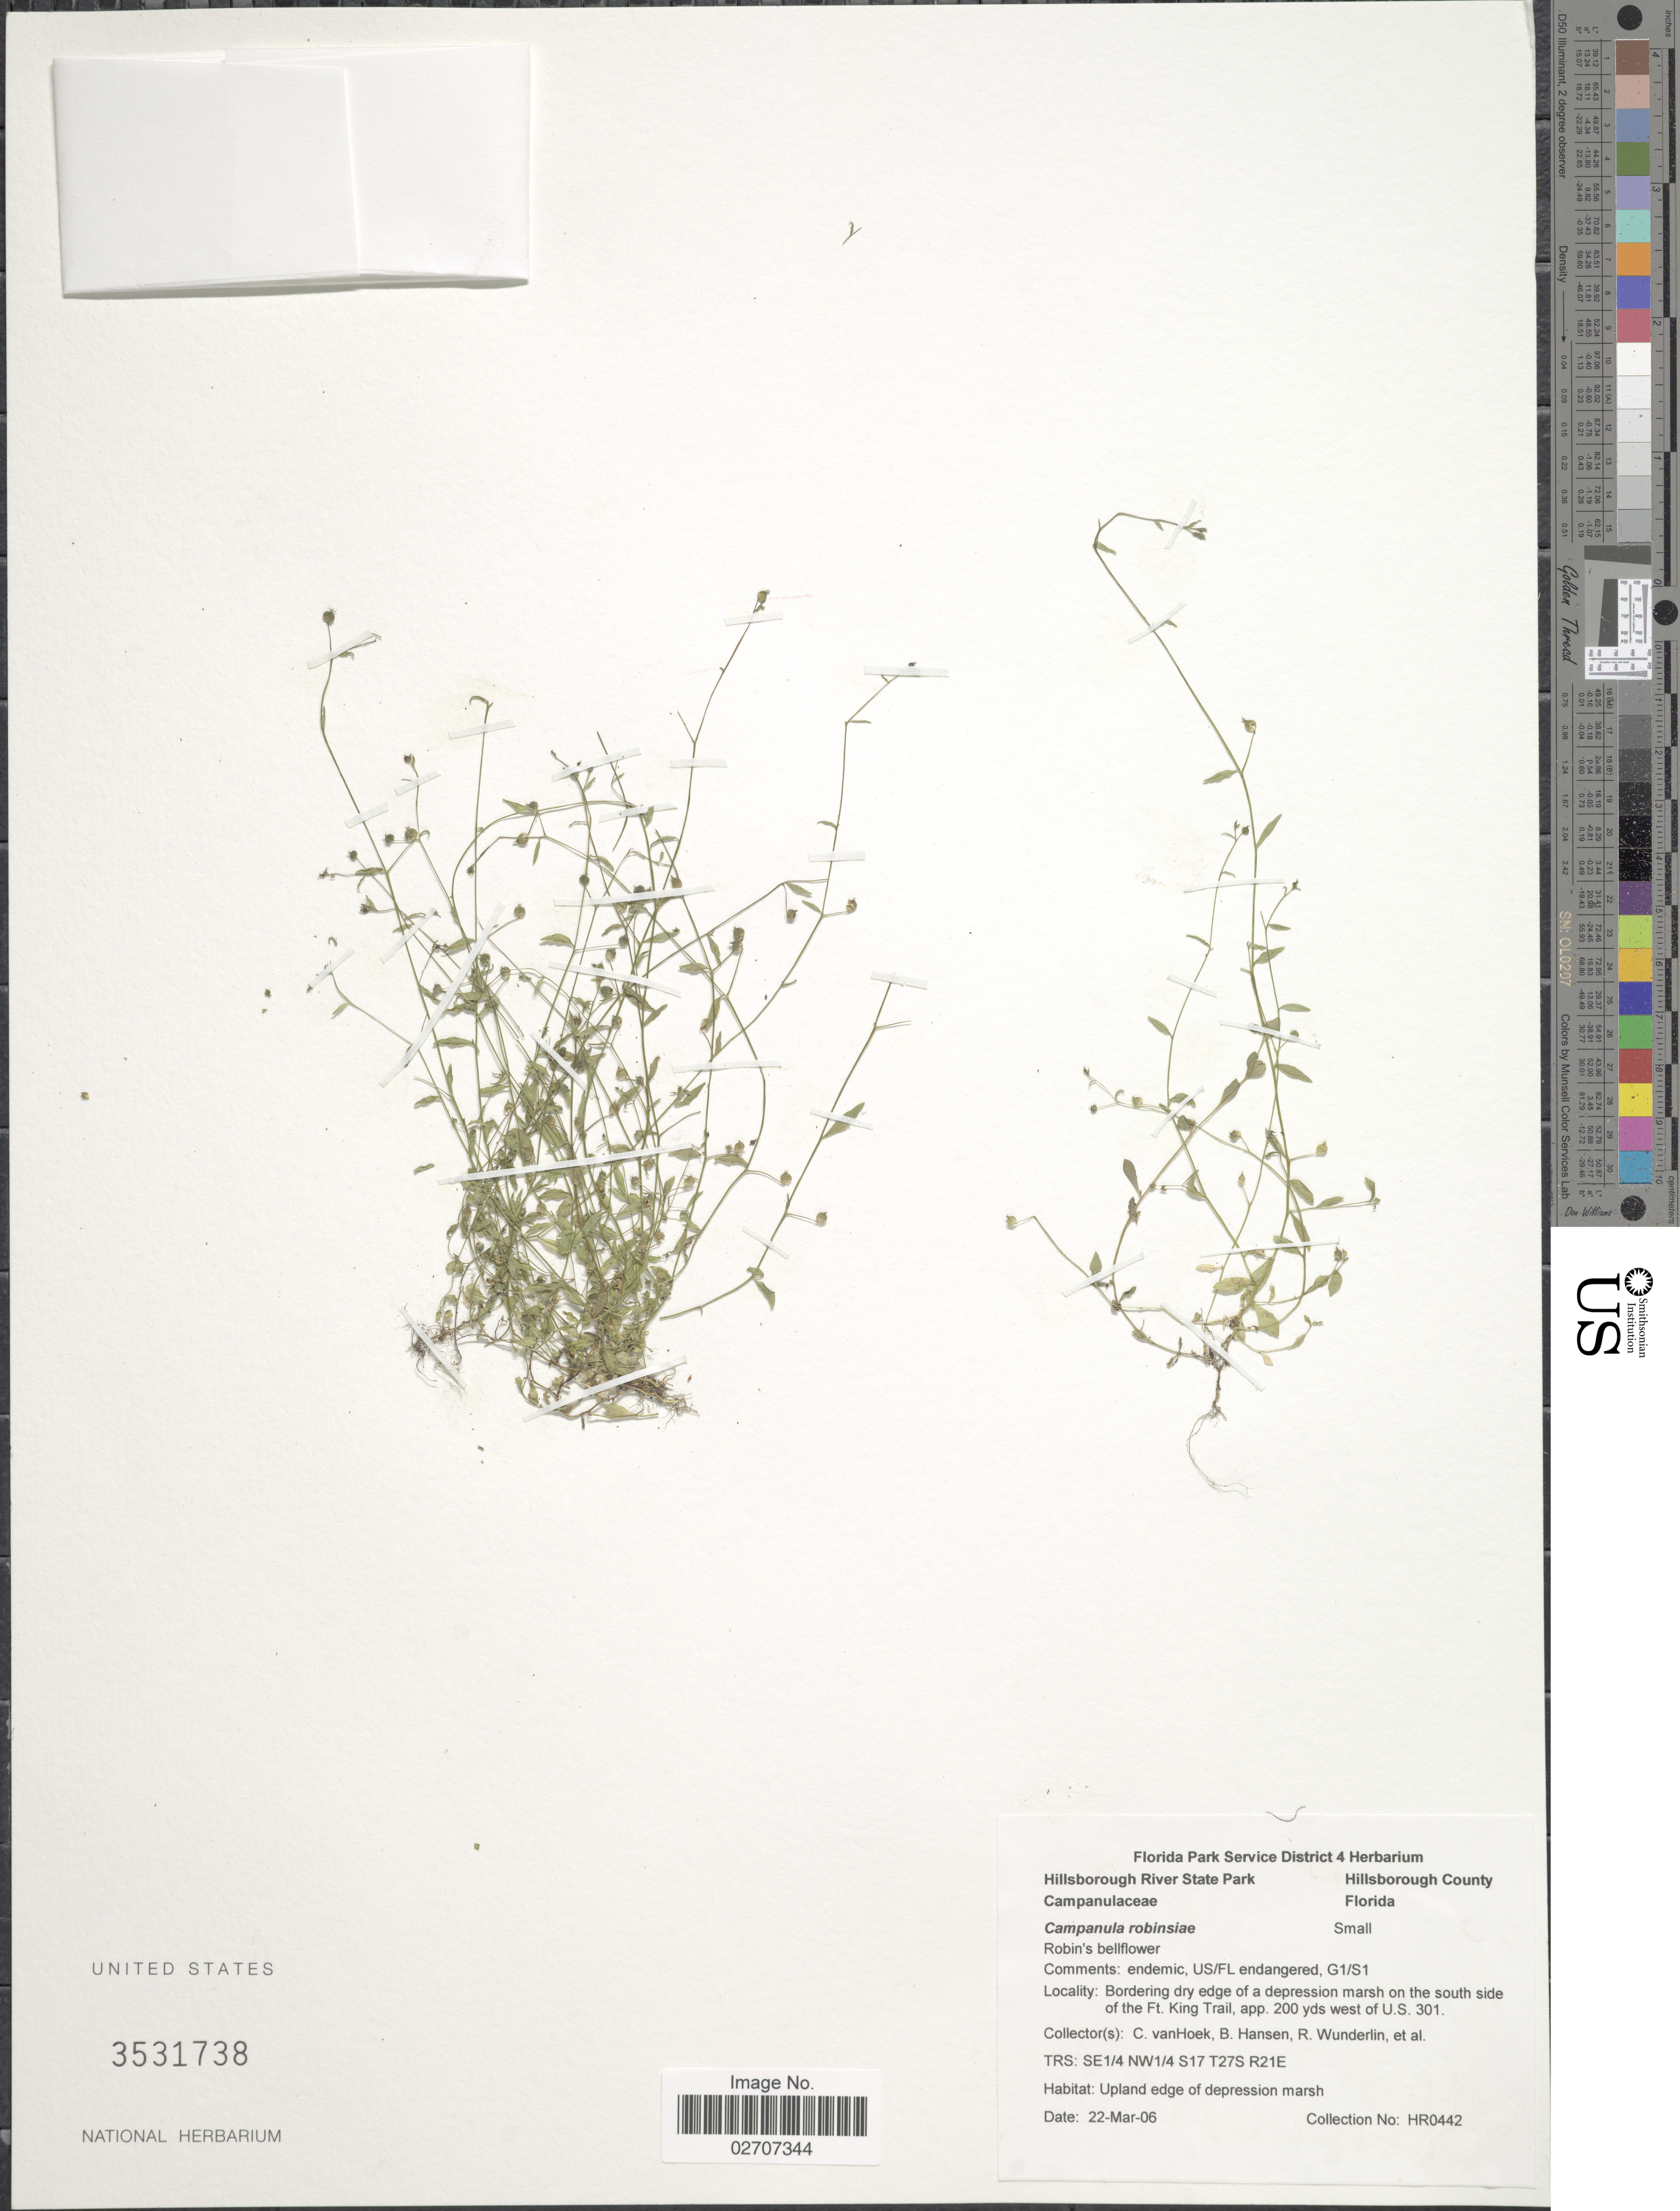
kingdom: Plantae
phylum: Tracheophyta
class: Magnoliopsida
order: Asterales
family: Campanulaceae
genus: Campanula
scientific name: Campanula robinsiae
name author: Small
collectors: C. van den Hoek, B. Hansen, R. P. Wunderlin & et al.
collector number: HR0442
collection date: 2006-03-22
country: United States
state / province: Florida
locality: Hillborough River State Park, Hillsborough County, Robin's bellflower, Bordering dry sedge of a depression marsh on the south side of the Ft. King Traip, app. 2-00 yds west of U.S. 301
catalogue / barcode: US 3531738